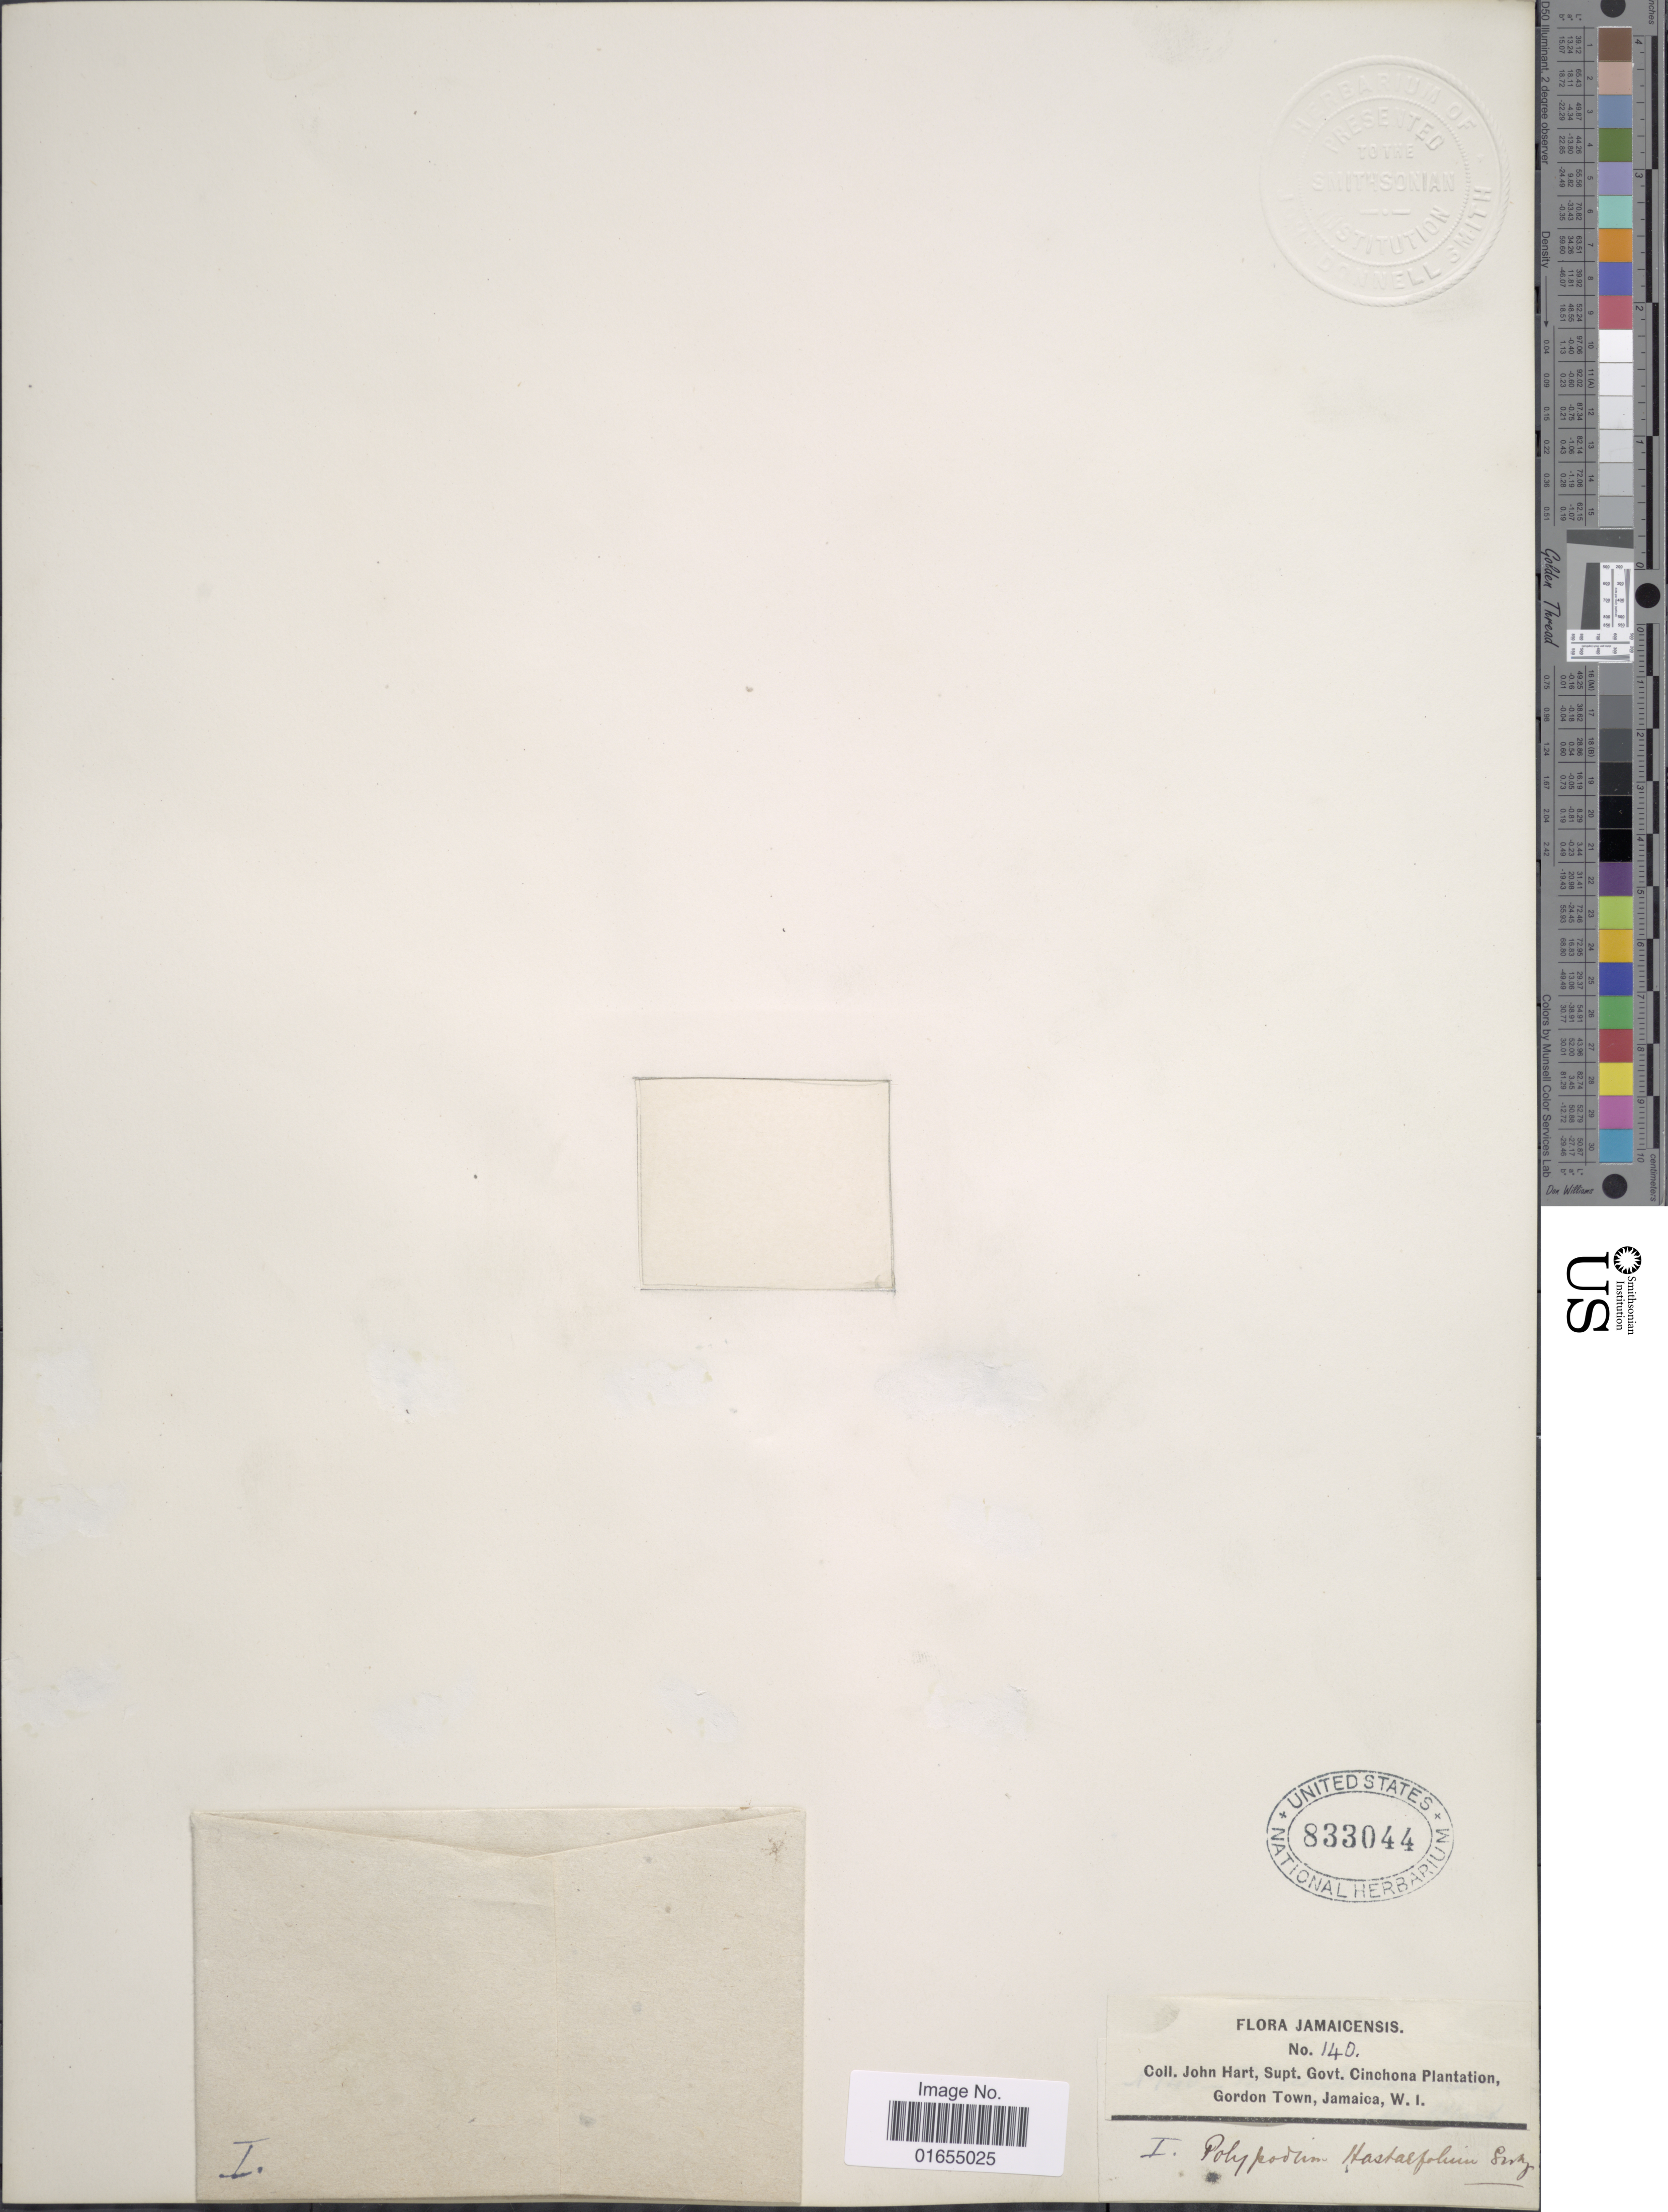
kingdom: Plantae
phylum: Tracheophyta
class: Polypodiopsida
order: Polypodiales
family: Thelypteridaceae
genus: Goniopteris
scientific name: Goniopteris sagittata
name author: (Sw.) Pic. Serm.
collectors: J. H. Hart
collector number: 140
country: Jamaica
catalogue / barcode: US 833044